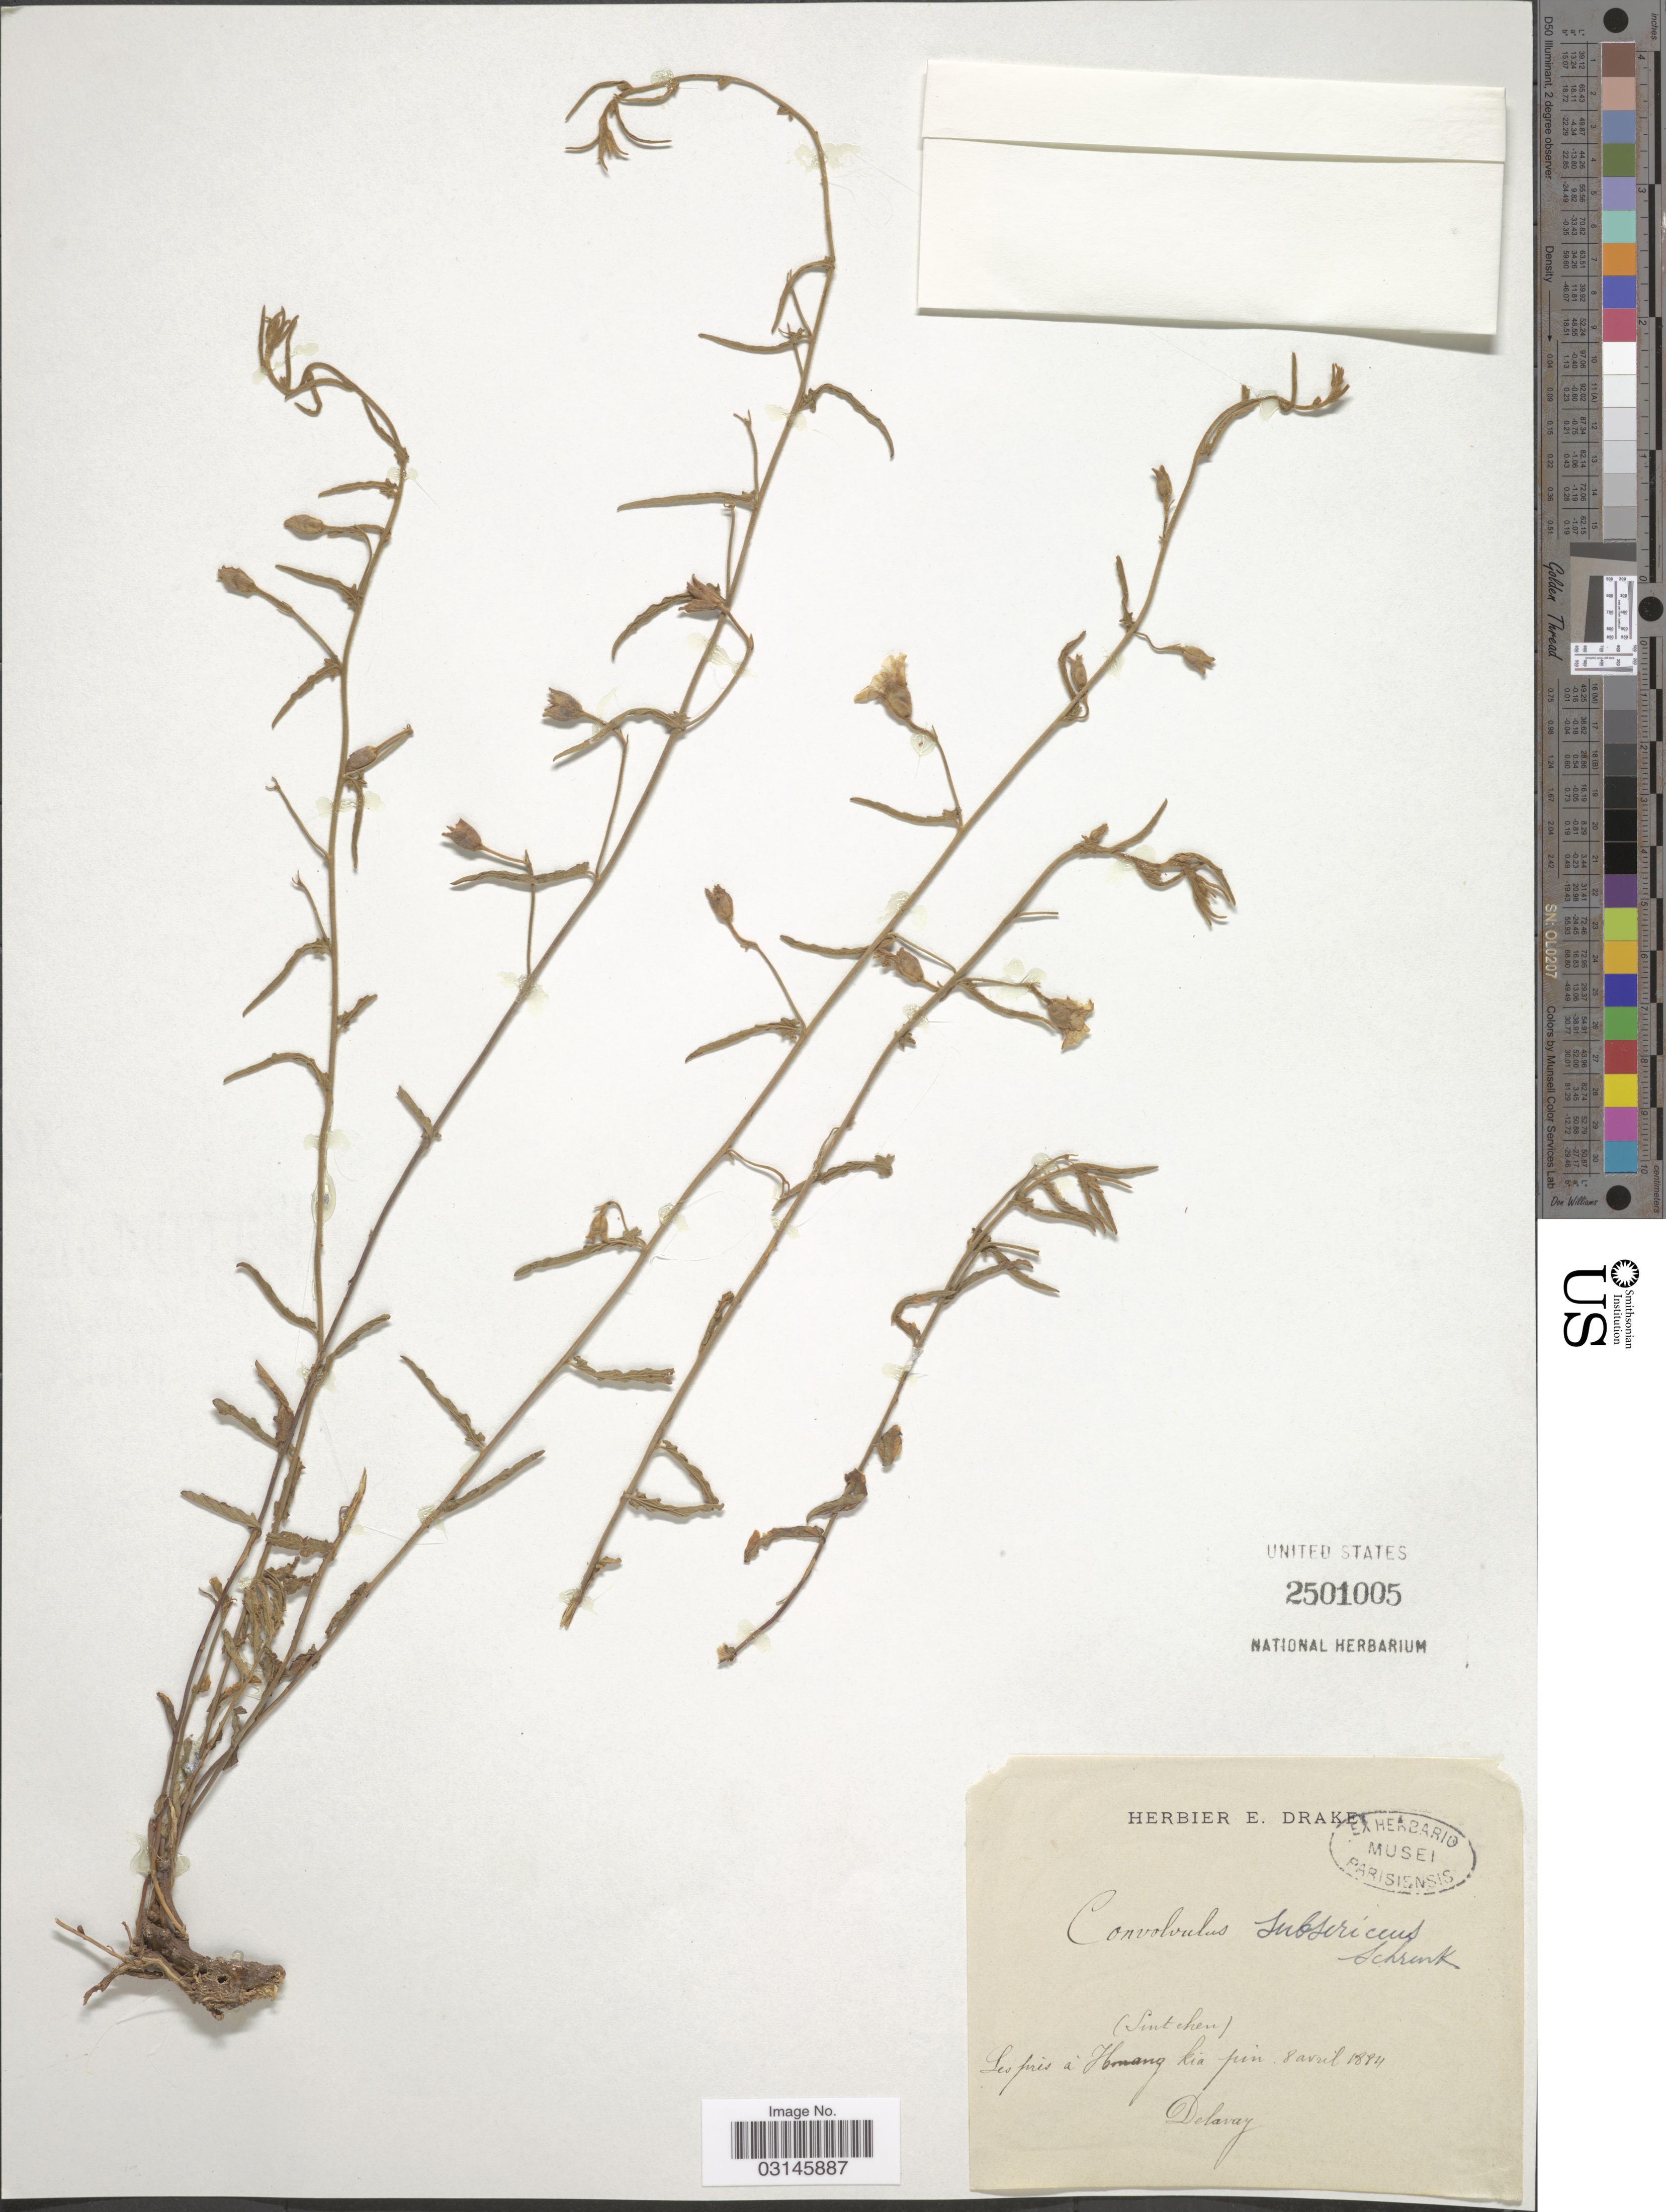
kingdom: Plantae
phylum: Tracheophyta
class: Magnoliopsida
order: Solanales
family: Convolvulaceae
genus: Convolvulus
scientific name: Convolvulus subsericeus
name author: Schrenk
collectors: Delavay, --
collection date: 1884-04-08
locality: (Sintchen [interpreted]) Les prés á Huang [interpreted] kia pin [interpreted].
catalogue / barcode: US 2501005